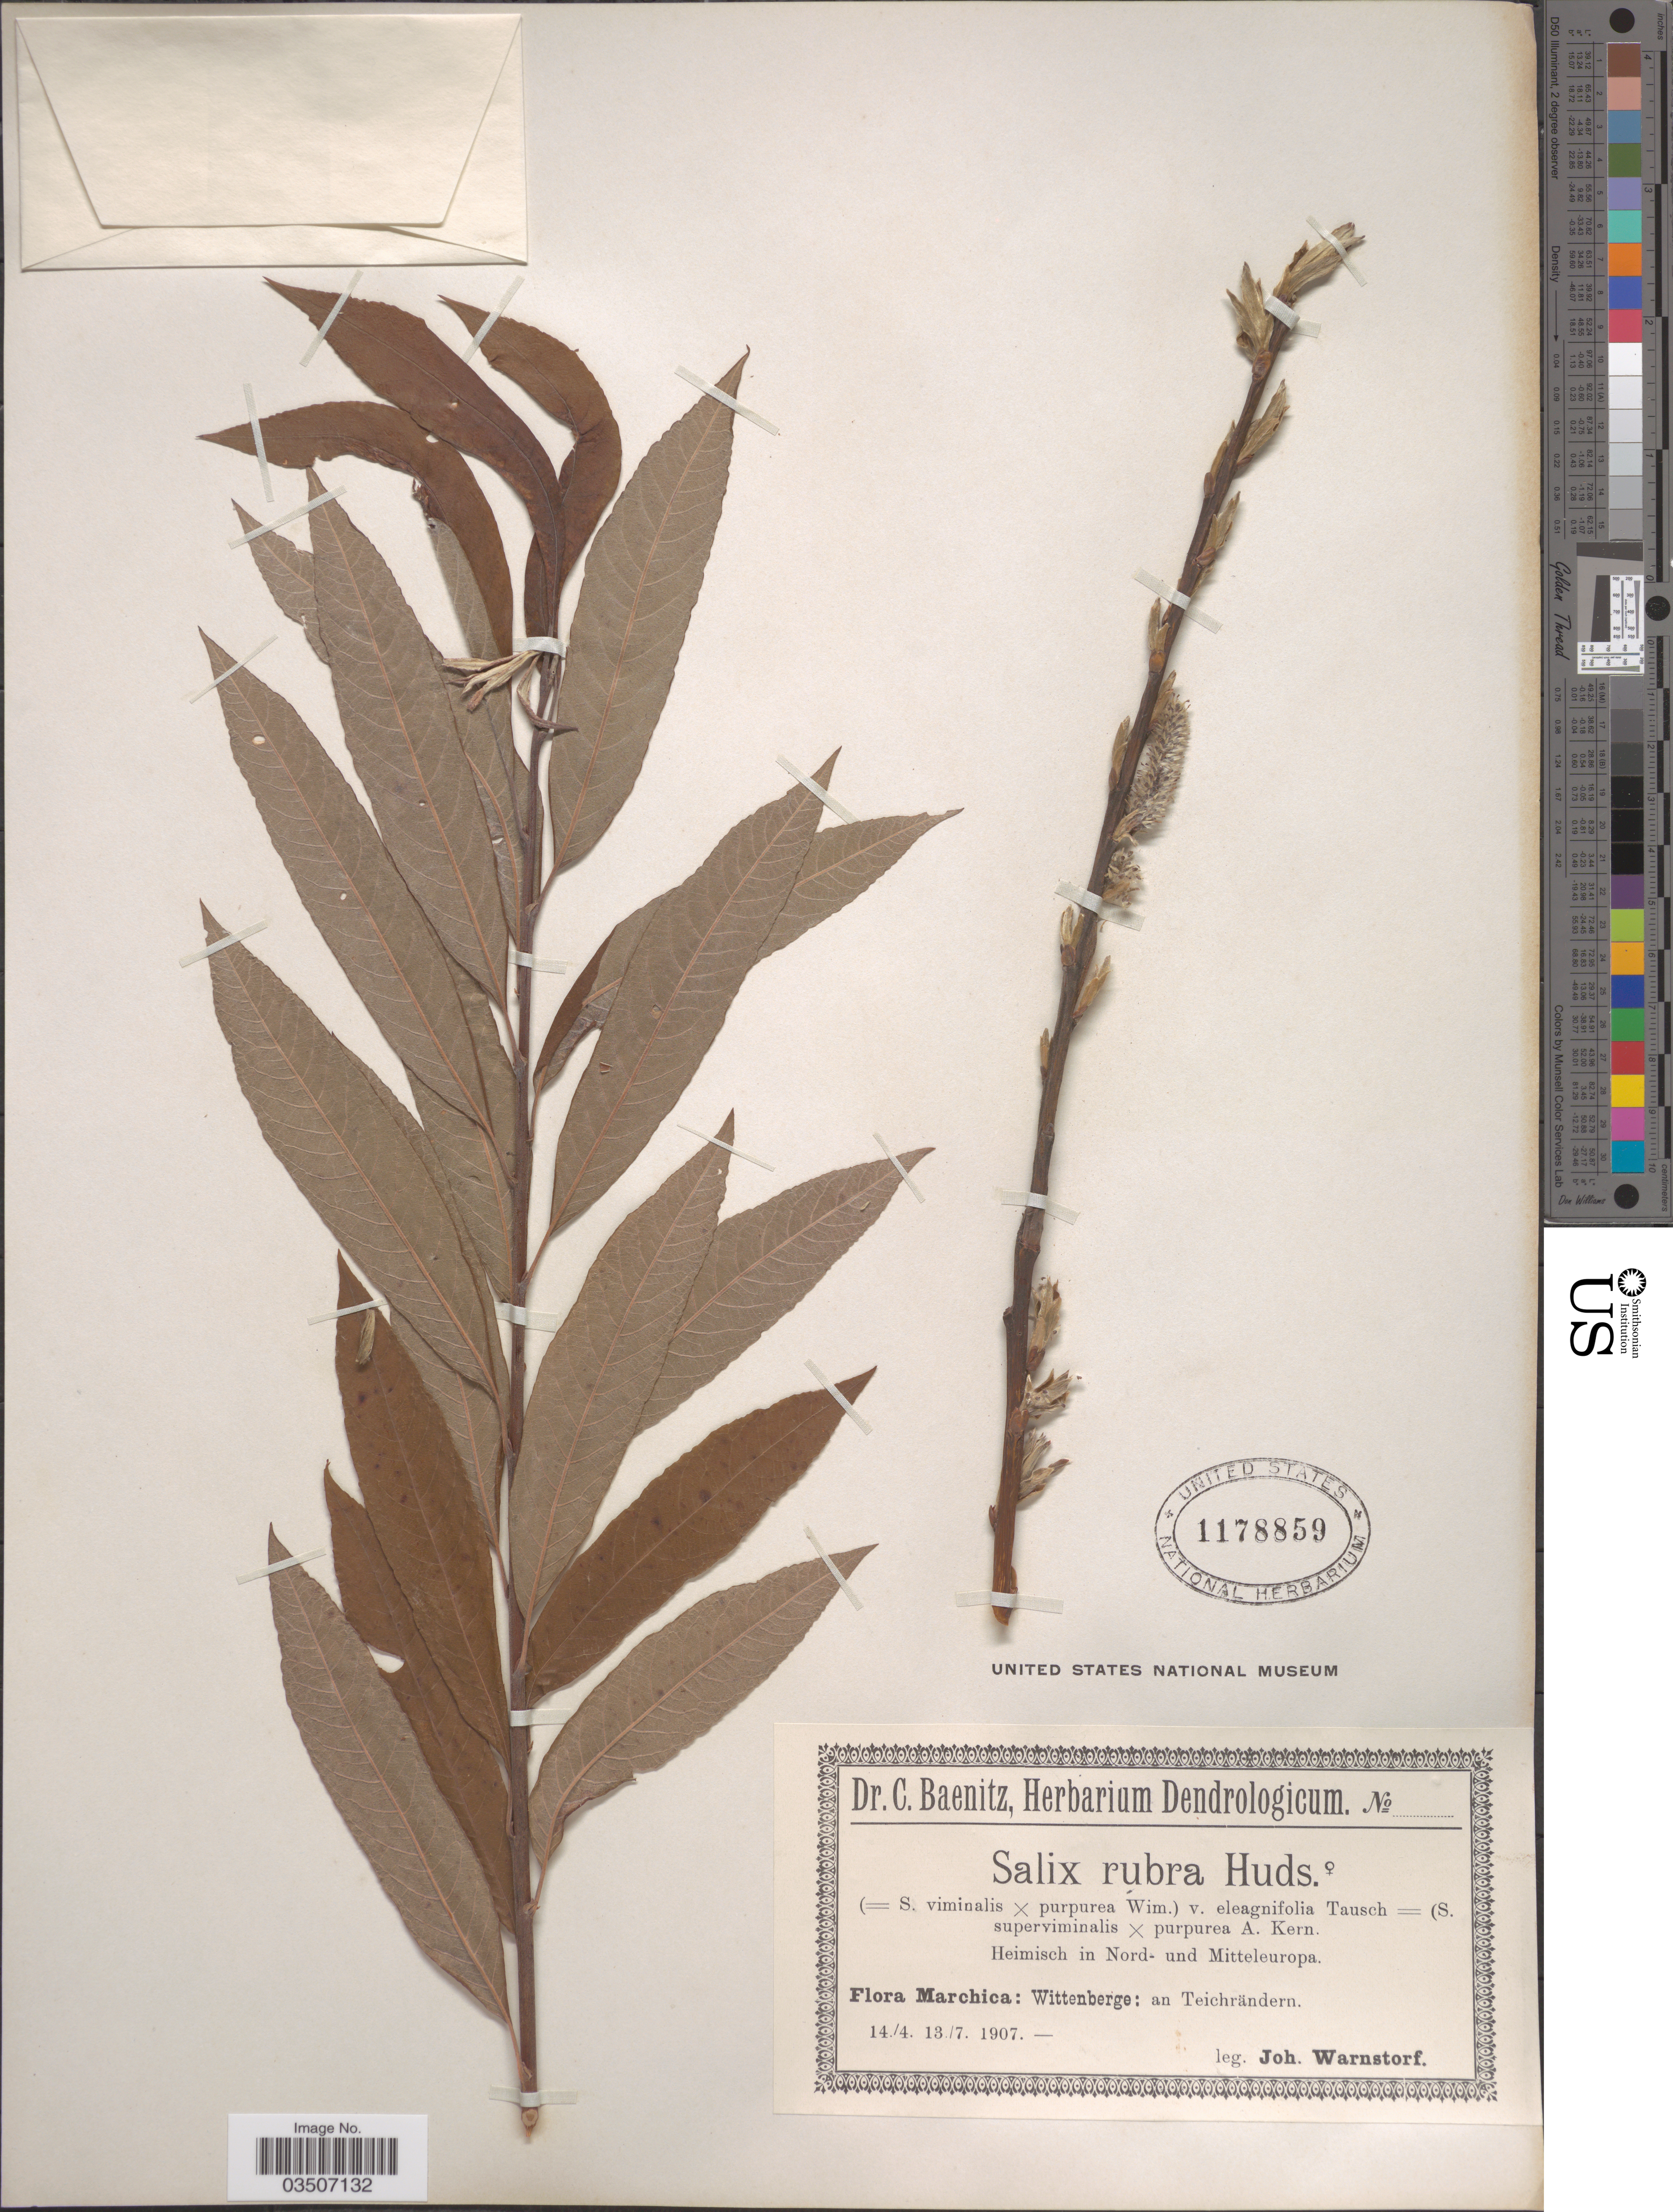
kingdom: Plantae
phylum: Tracheophyta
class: Magnoliopsida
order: Malpighiales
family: Salicaceae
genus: Salix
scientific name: Salix rubra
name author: Huds.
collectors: J. Warnstorf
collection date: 1907-04-14/1907-07-13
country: Germany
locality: Marchica: Wittenberge: an Teichrändern.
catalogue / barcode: US 1178859